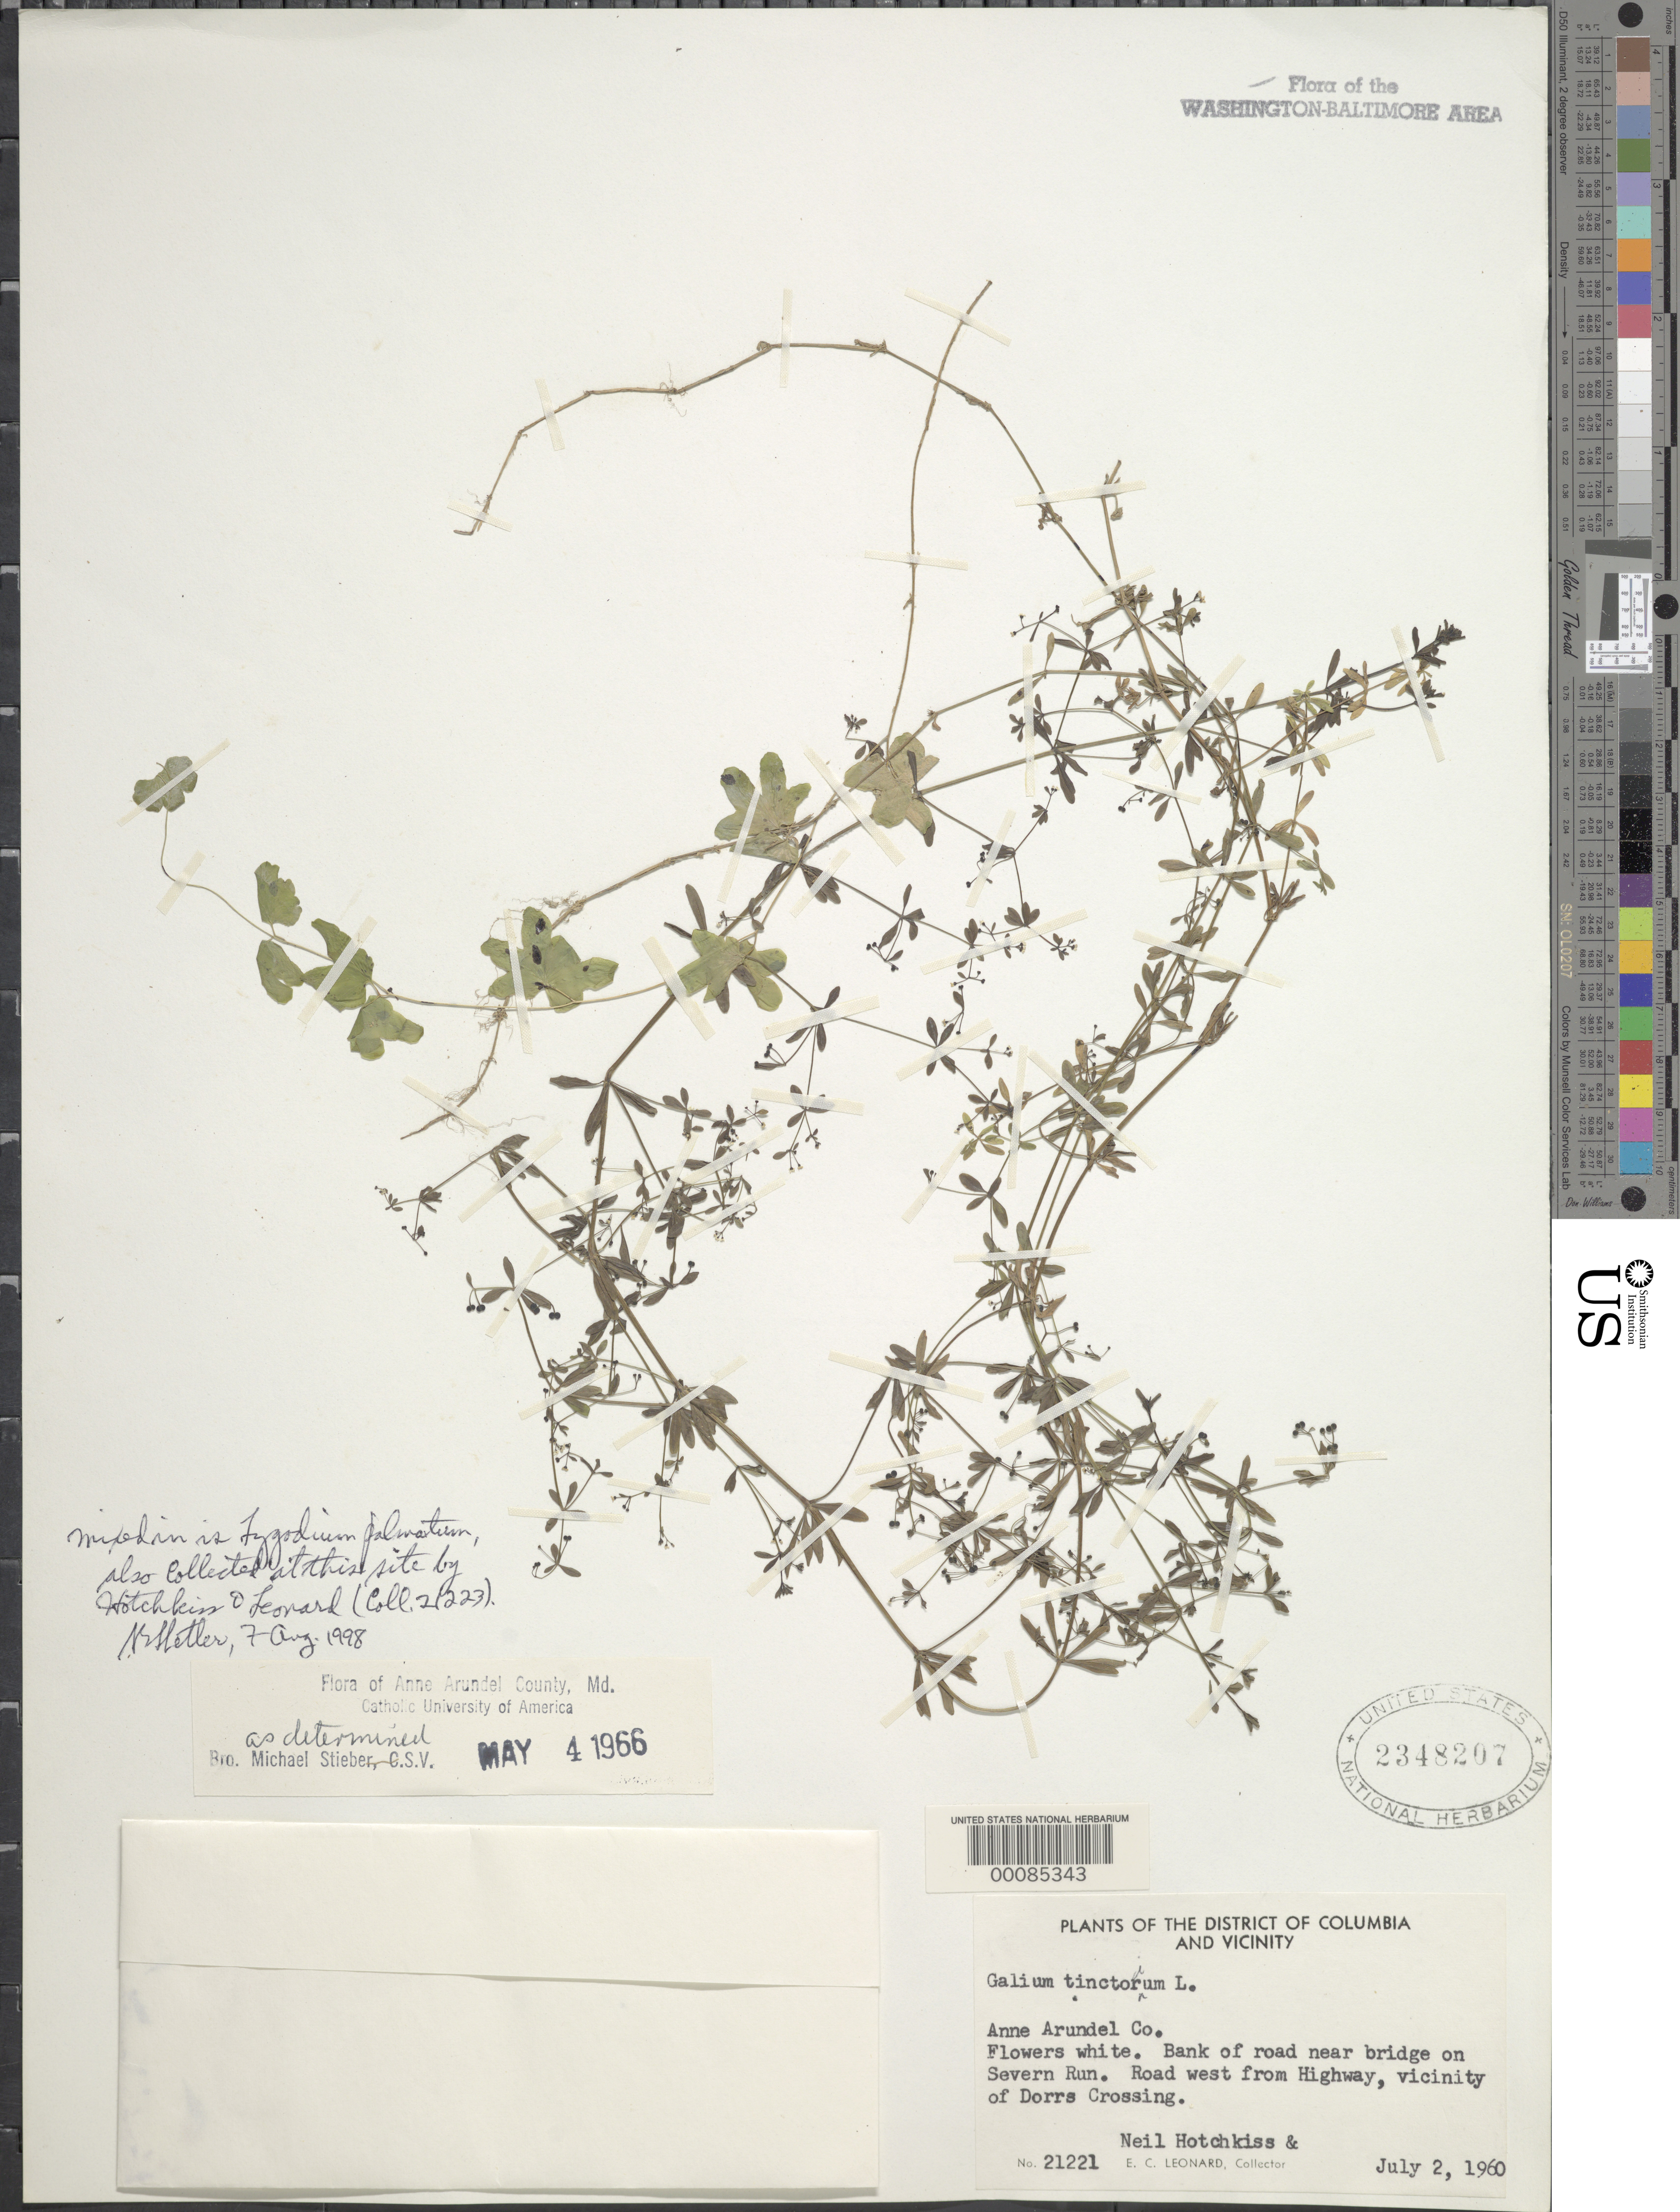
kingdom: Plantae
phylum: Tracheophyta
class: Magnoliopsida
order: Gentianales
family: Rubiaceae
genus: Galium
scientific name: Galium tinctorium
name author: (L.) Scop.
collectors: N. Hotchkiss & E. C. Leonard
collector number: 21221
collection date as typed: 02 Jul 1960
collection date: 1960-07-02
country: United States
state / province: Maryland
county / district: Anne Arundel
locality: Vicinity of Dorrs Crossing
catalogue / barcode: US 2348207